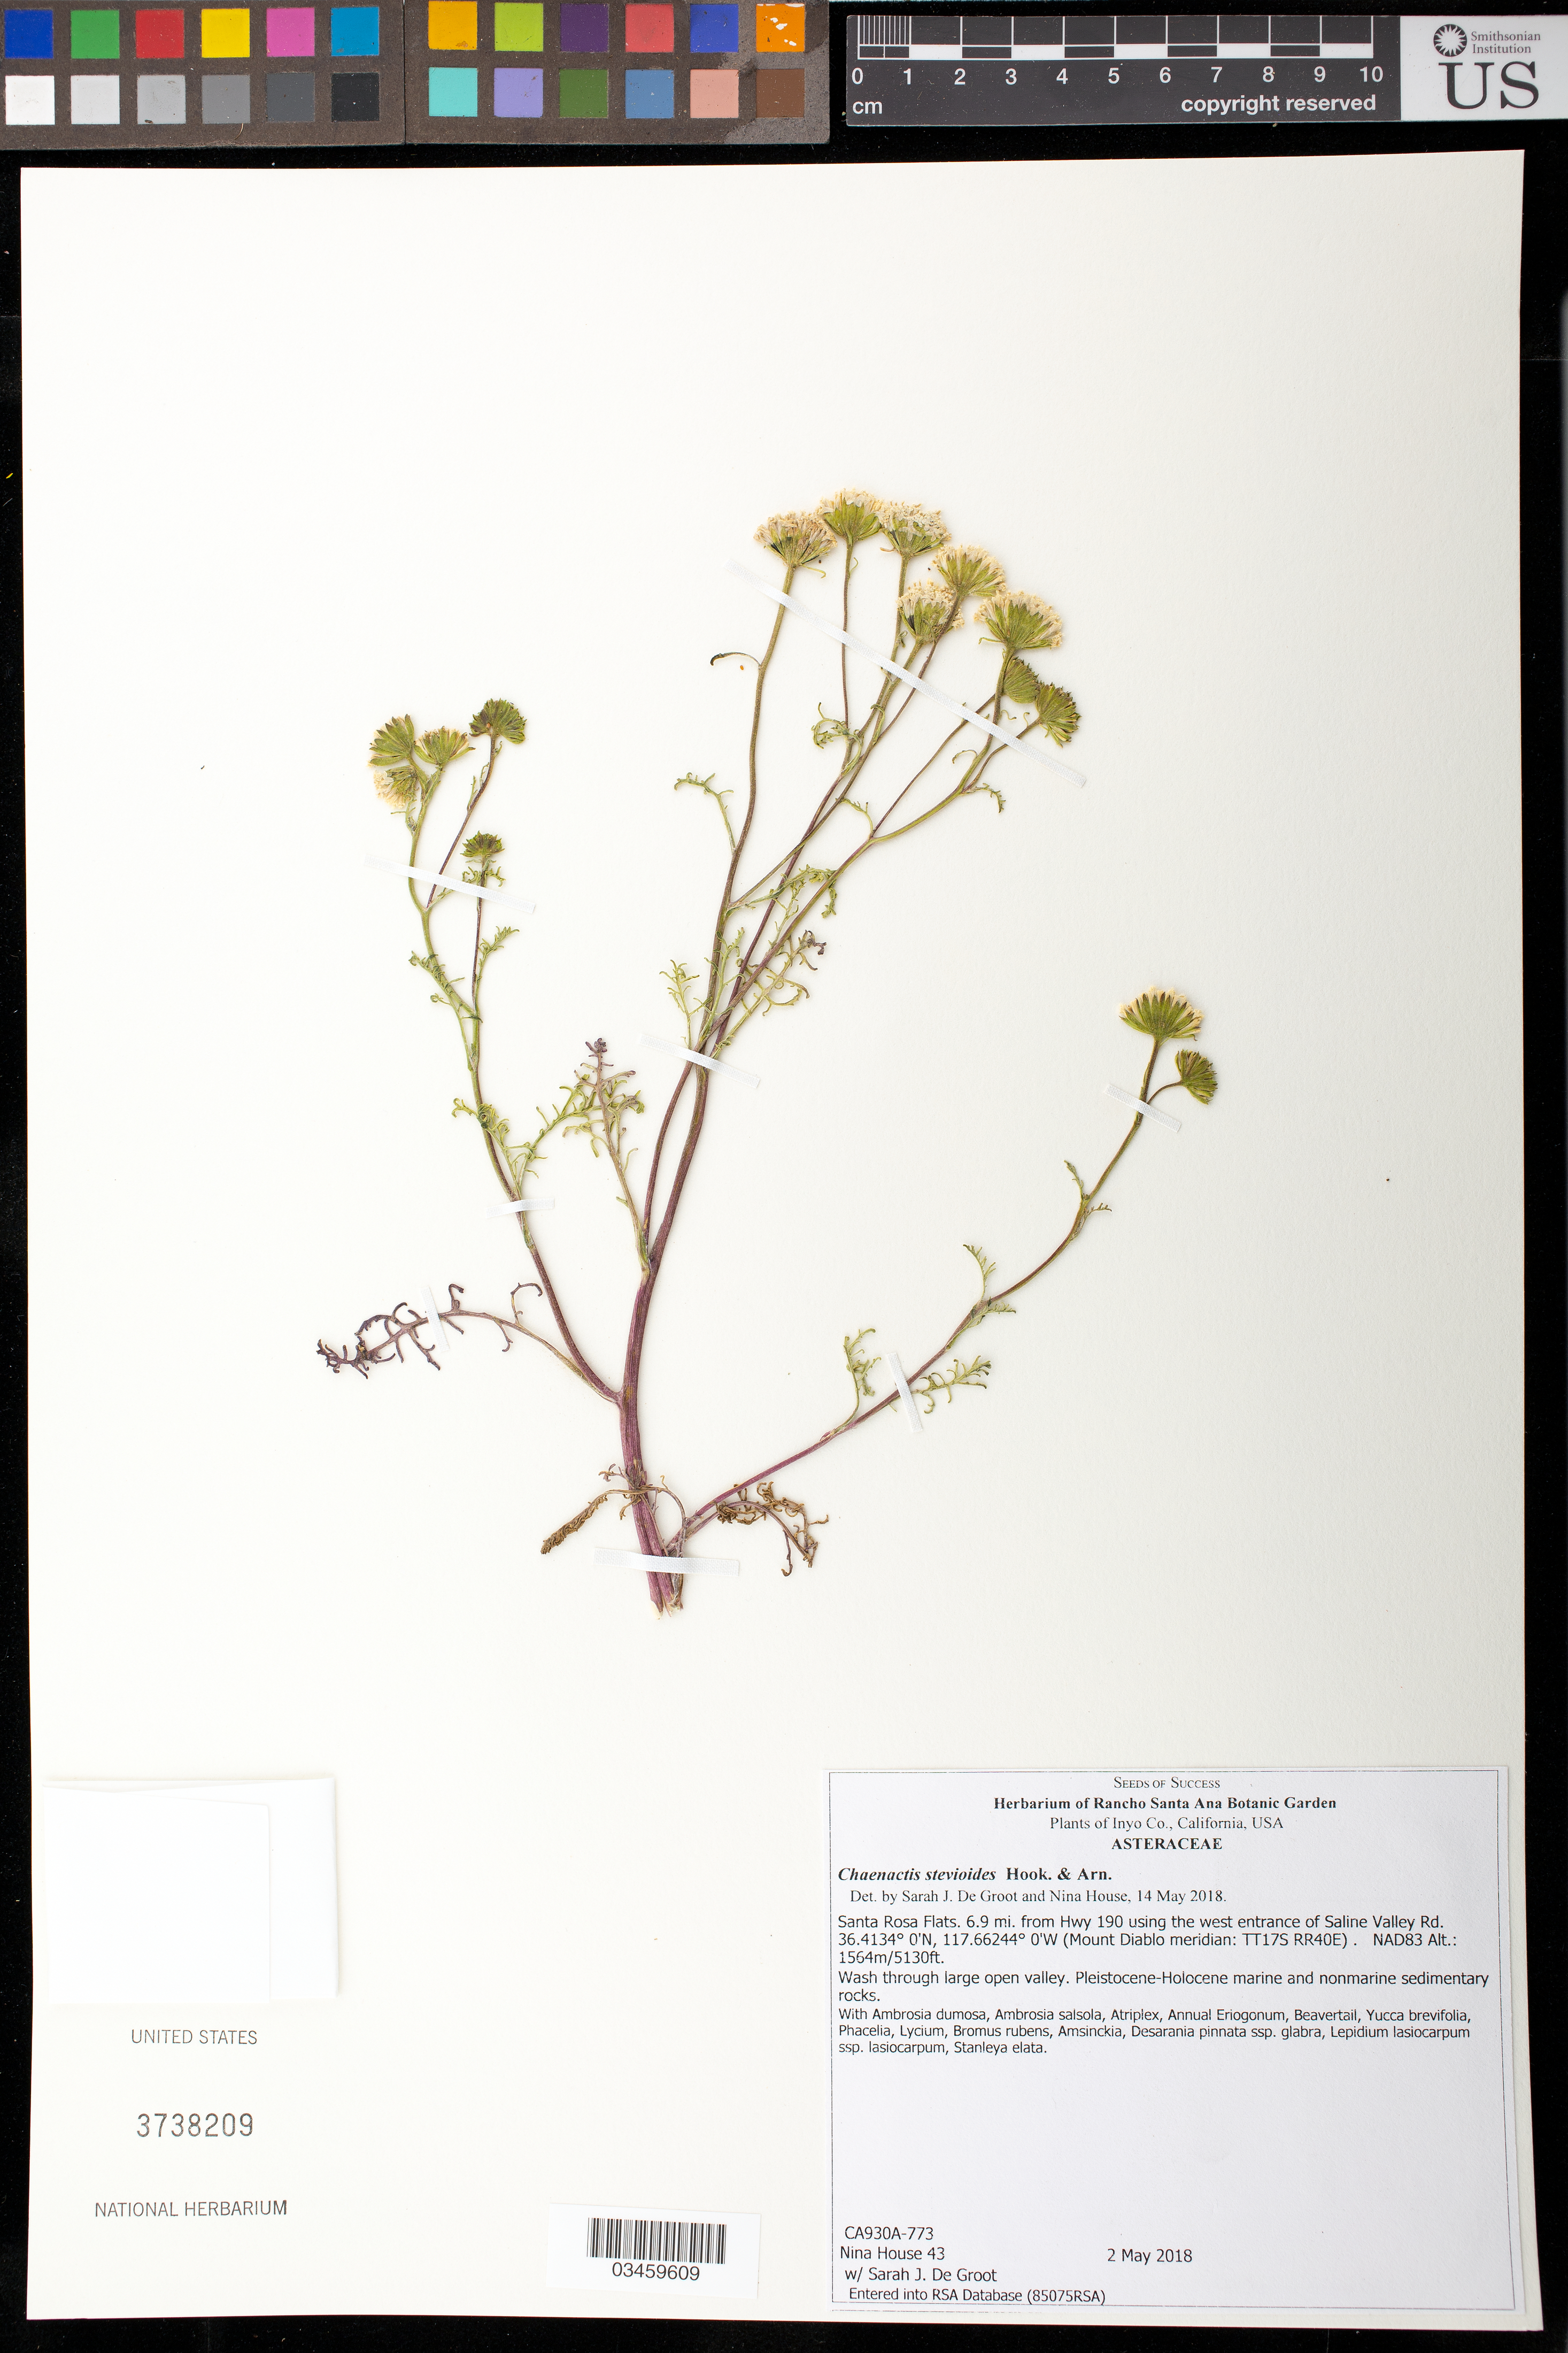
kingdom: Plantae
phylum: Tracheophyta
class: Magnoliopsida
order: Asterales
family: Asteraceae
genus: Chaenactis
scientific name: Chaenactis stevioides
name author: Hook. & Arn.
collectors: N. House & S. De Groot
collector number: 43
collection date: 2018-05-02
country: United States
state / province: California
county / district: Inyo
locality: Santa Rosa Flats, 6.9 mi from Hwy 190 using W entrance of Saline Valley Rd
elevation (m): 1564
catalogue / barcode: US 3738209